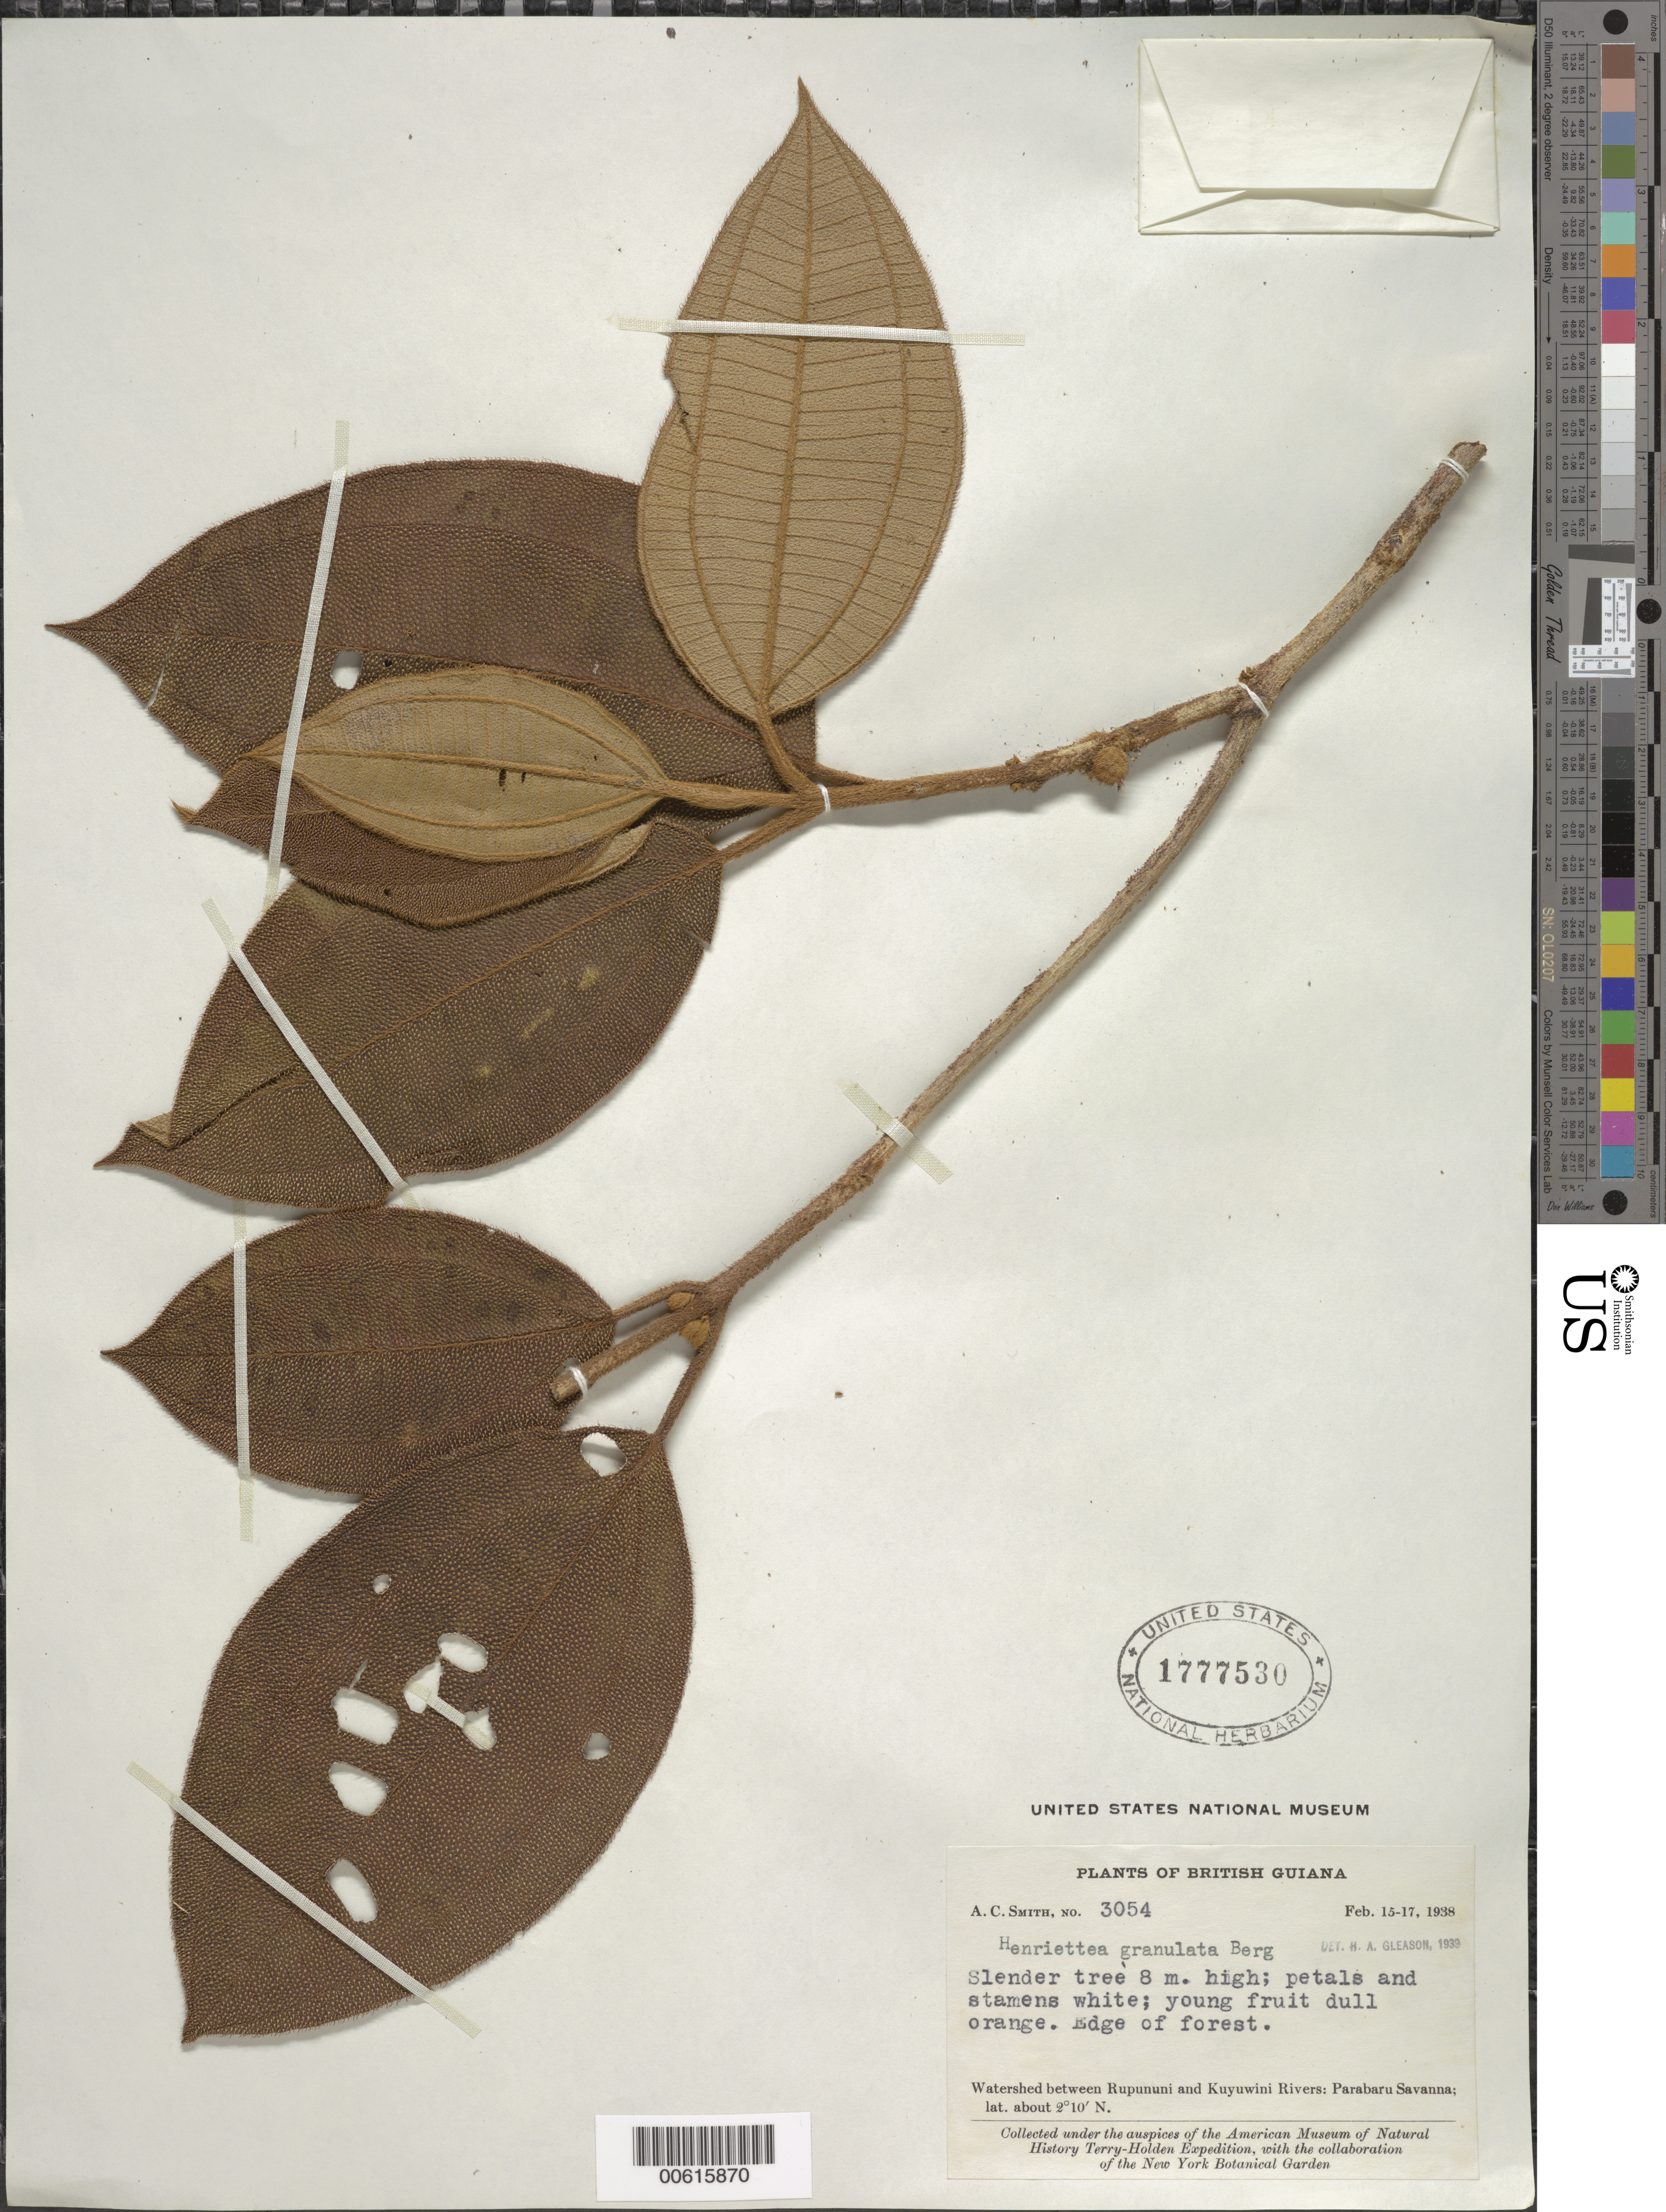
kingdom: Plantae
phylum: Tracheophyta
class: Magnoliopsida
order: Myrtales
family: Melastomataceae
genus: Henriettea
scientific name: Henriettea granulata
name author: Berg ex Triana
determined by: Gleason, H. A.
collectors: A. C. Smith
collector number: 3054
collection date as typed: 15-Feb-38 to 17-Feb-38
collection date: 1938-02-15/1938-02-17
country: Guyana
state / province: U. Takutu-U. Essequibo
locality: Rupununi R., watershed between it and Kuyuwini R; Parabaru Savanna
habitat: Edge of forest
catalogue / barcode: US 1777530